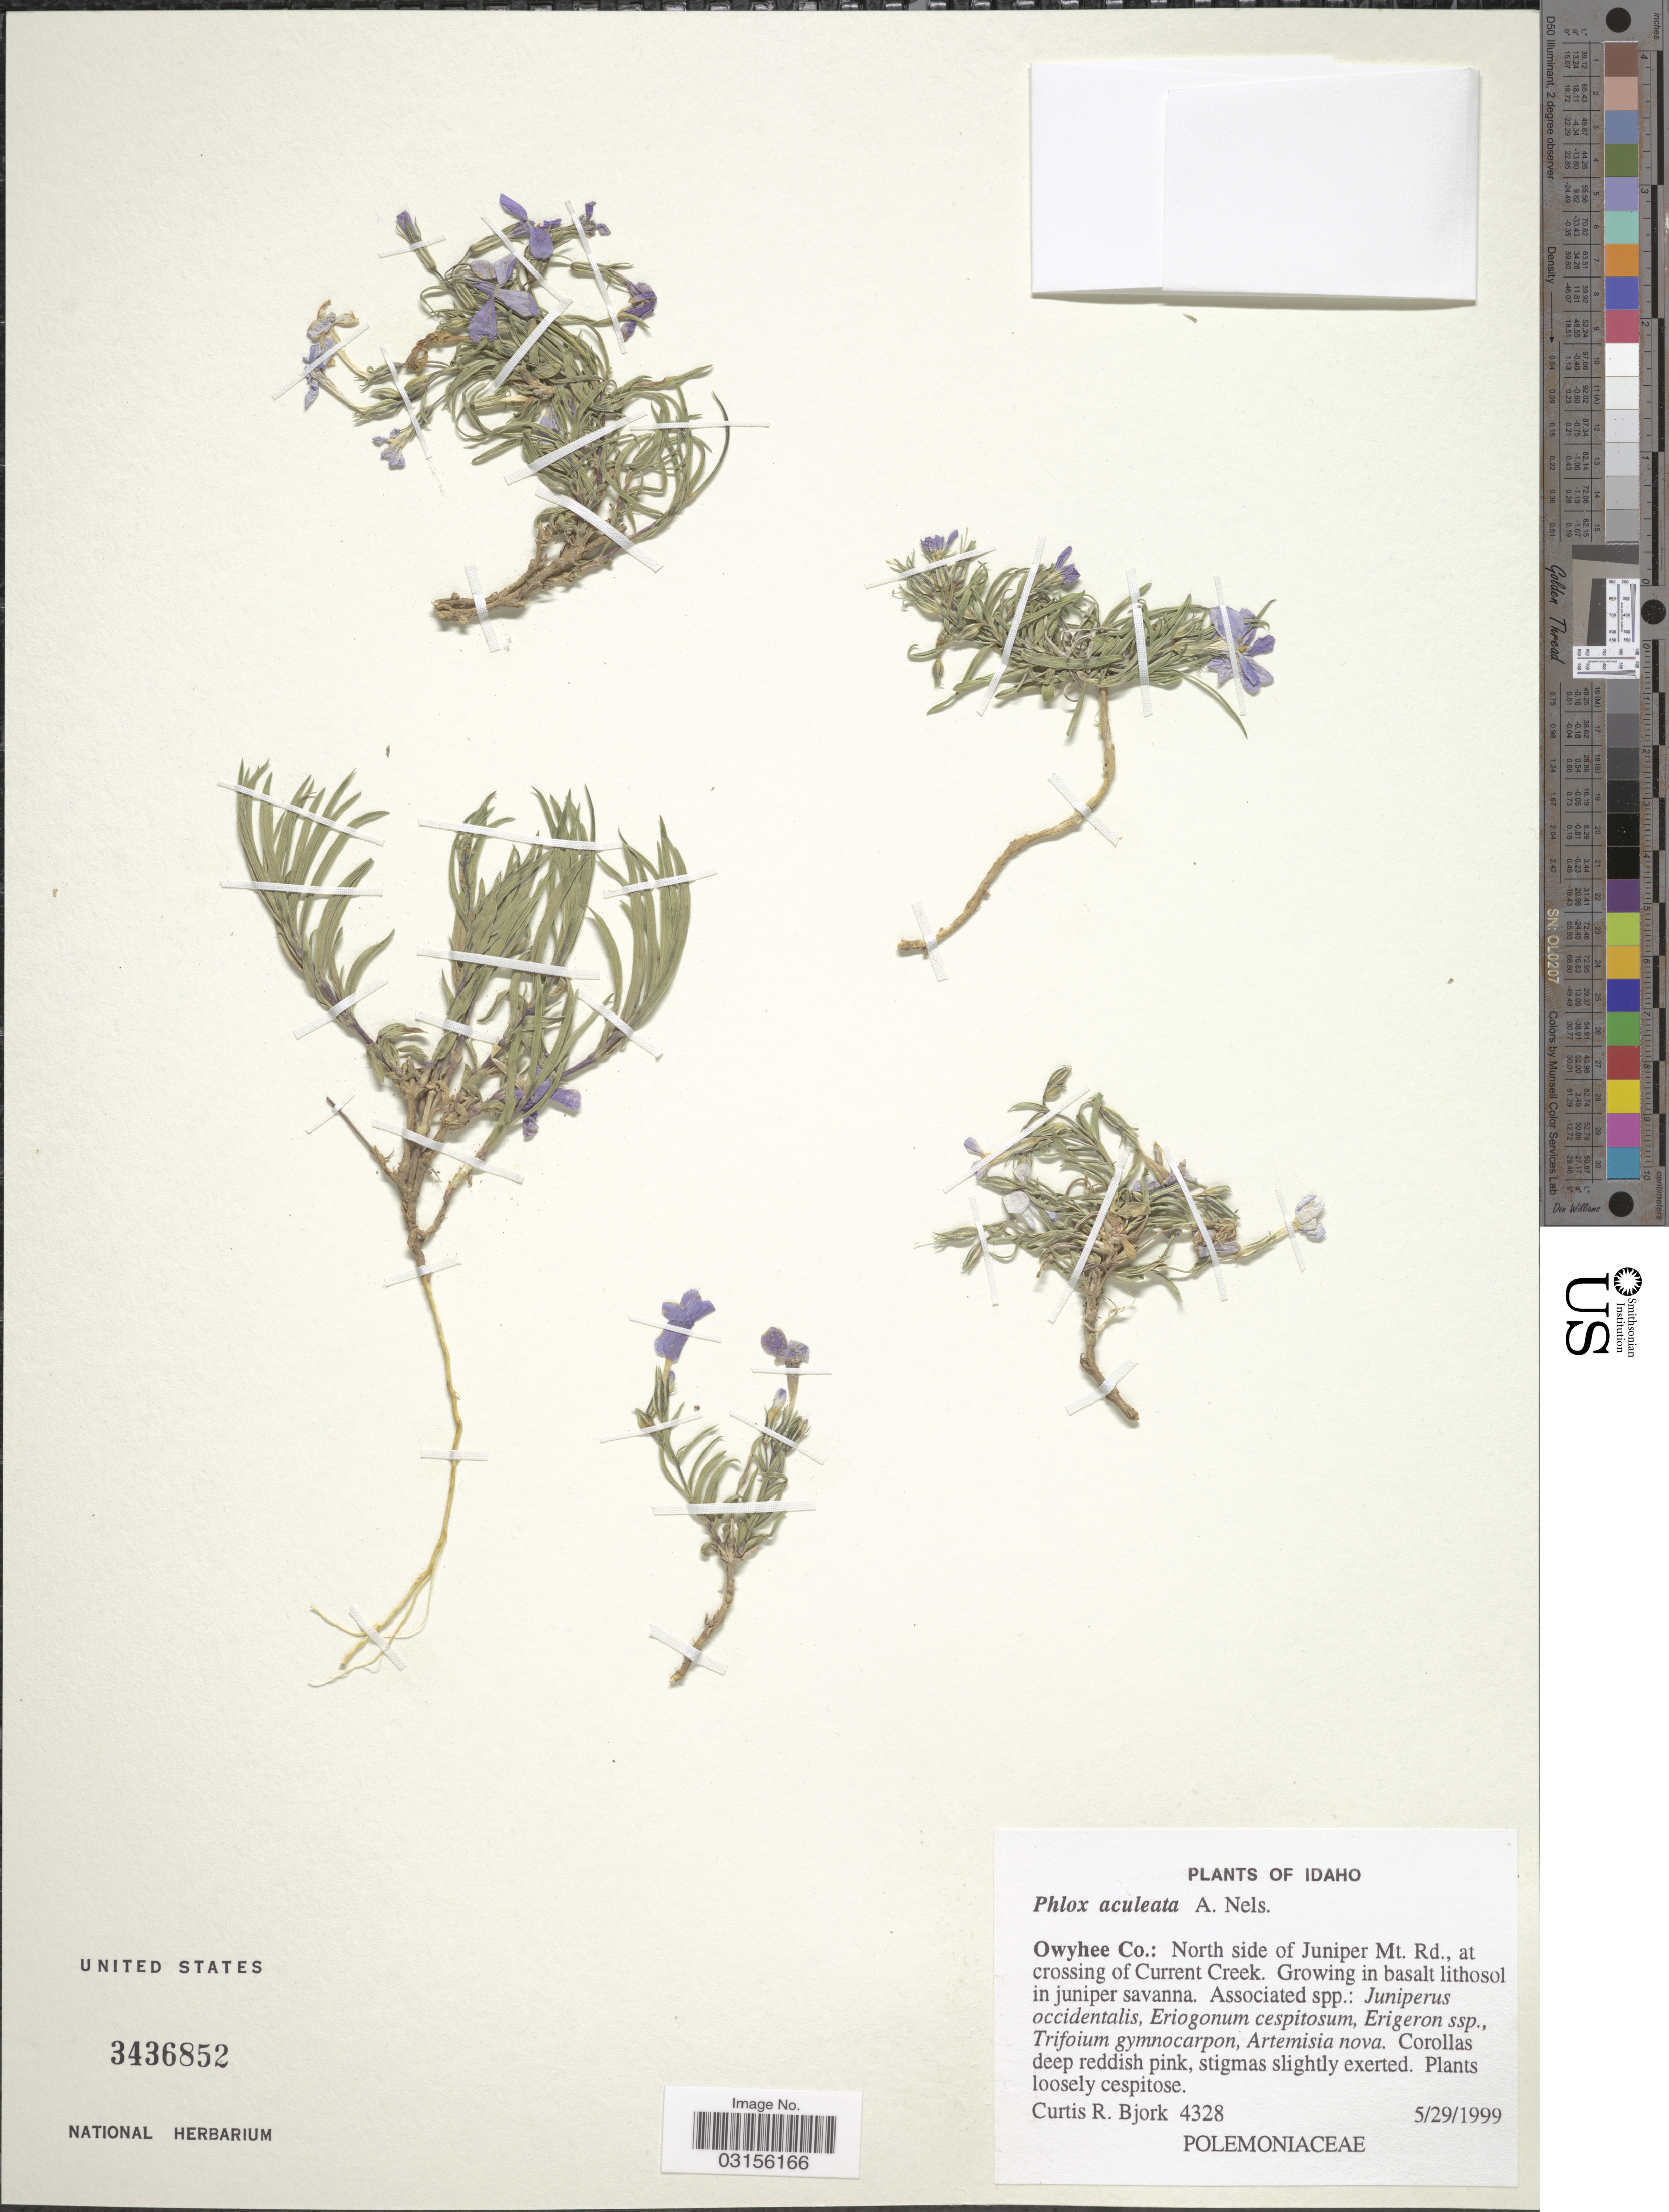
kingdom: Plantae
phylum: Tracheophyta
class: Magnoliopsida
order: Ericales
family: Polemoniaceae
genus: Phlox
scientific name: Phlox longifolia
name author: Nutt.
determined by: Mayfield, M. H.; Ferguson, C. J.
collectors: C. Bjork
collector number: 4328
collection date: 1999-05-29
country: United States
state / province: Idaho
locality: Owyhee Co.: North side of Juniper Mt. Rd., at crossing of Current Creek.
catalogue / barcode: US 3436852